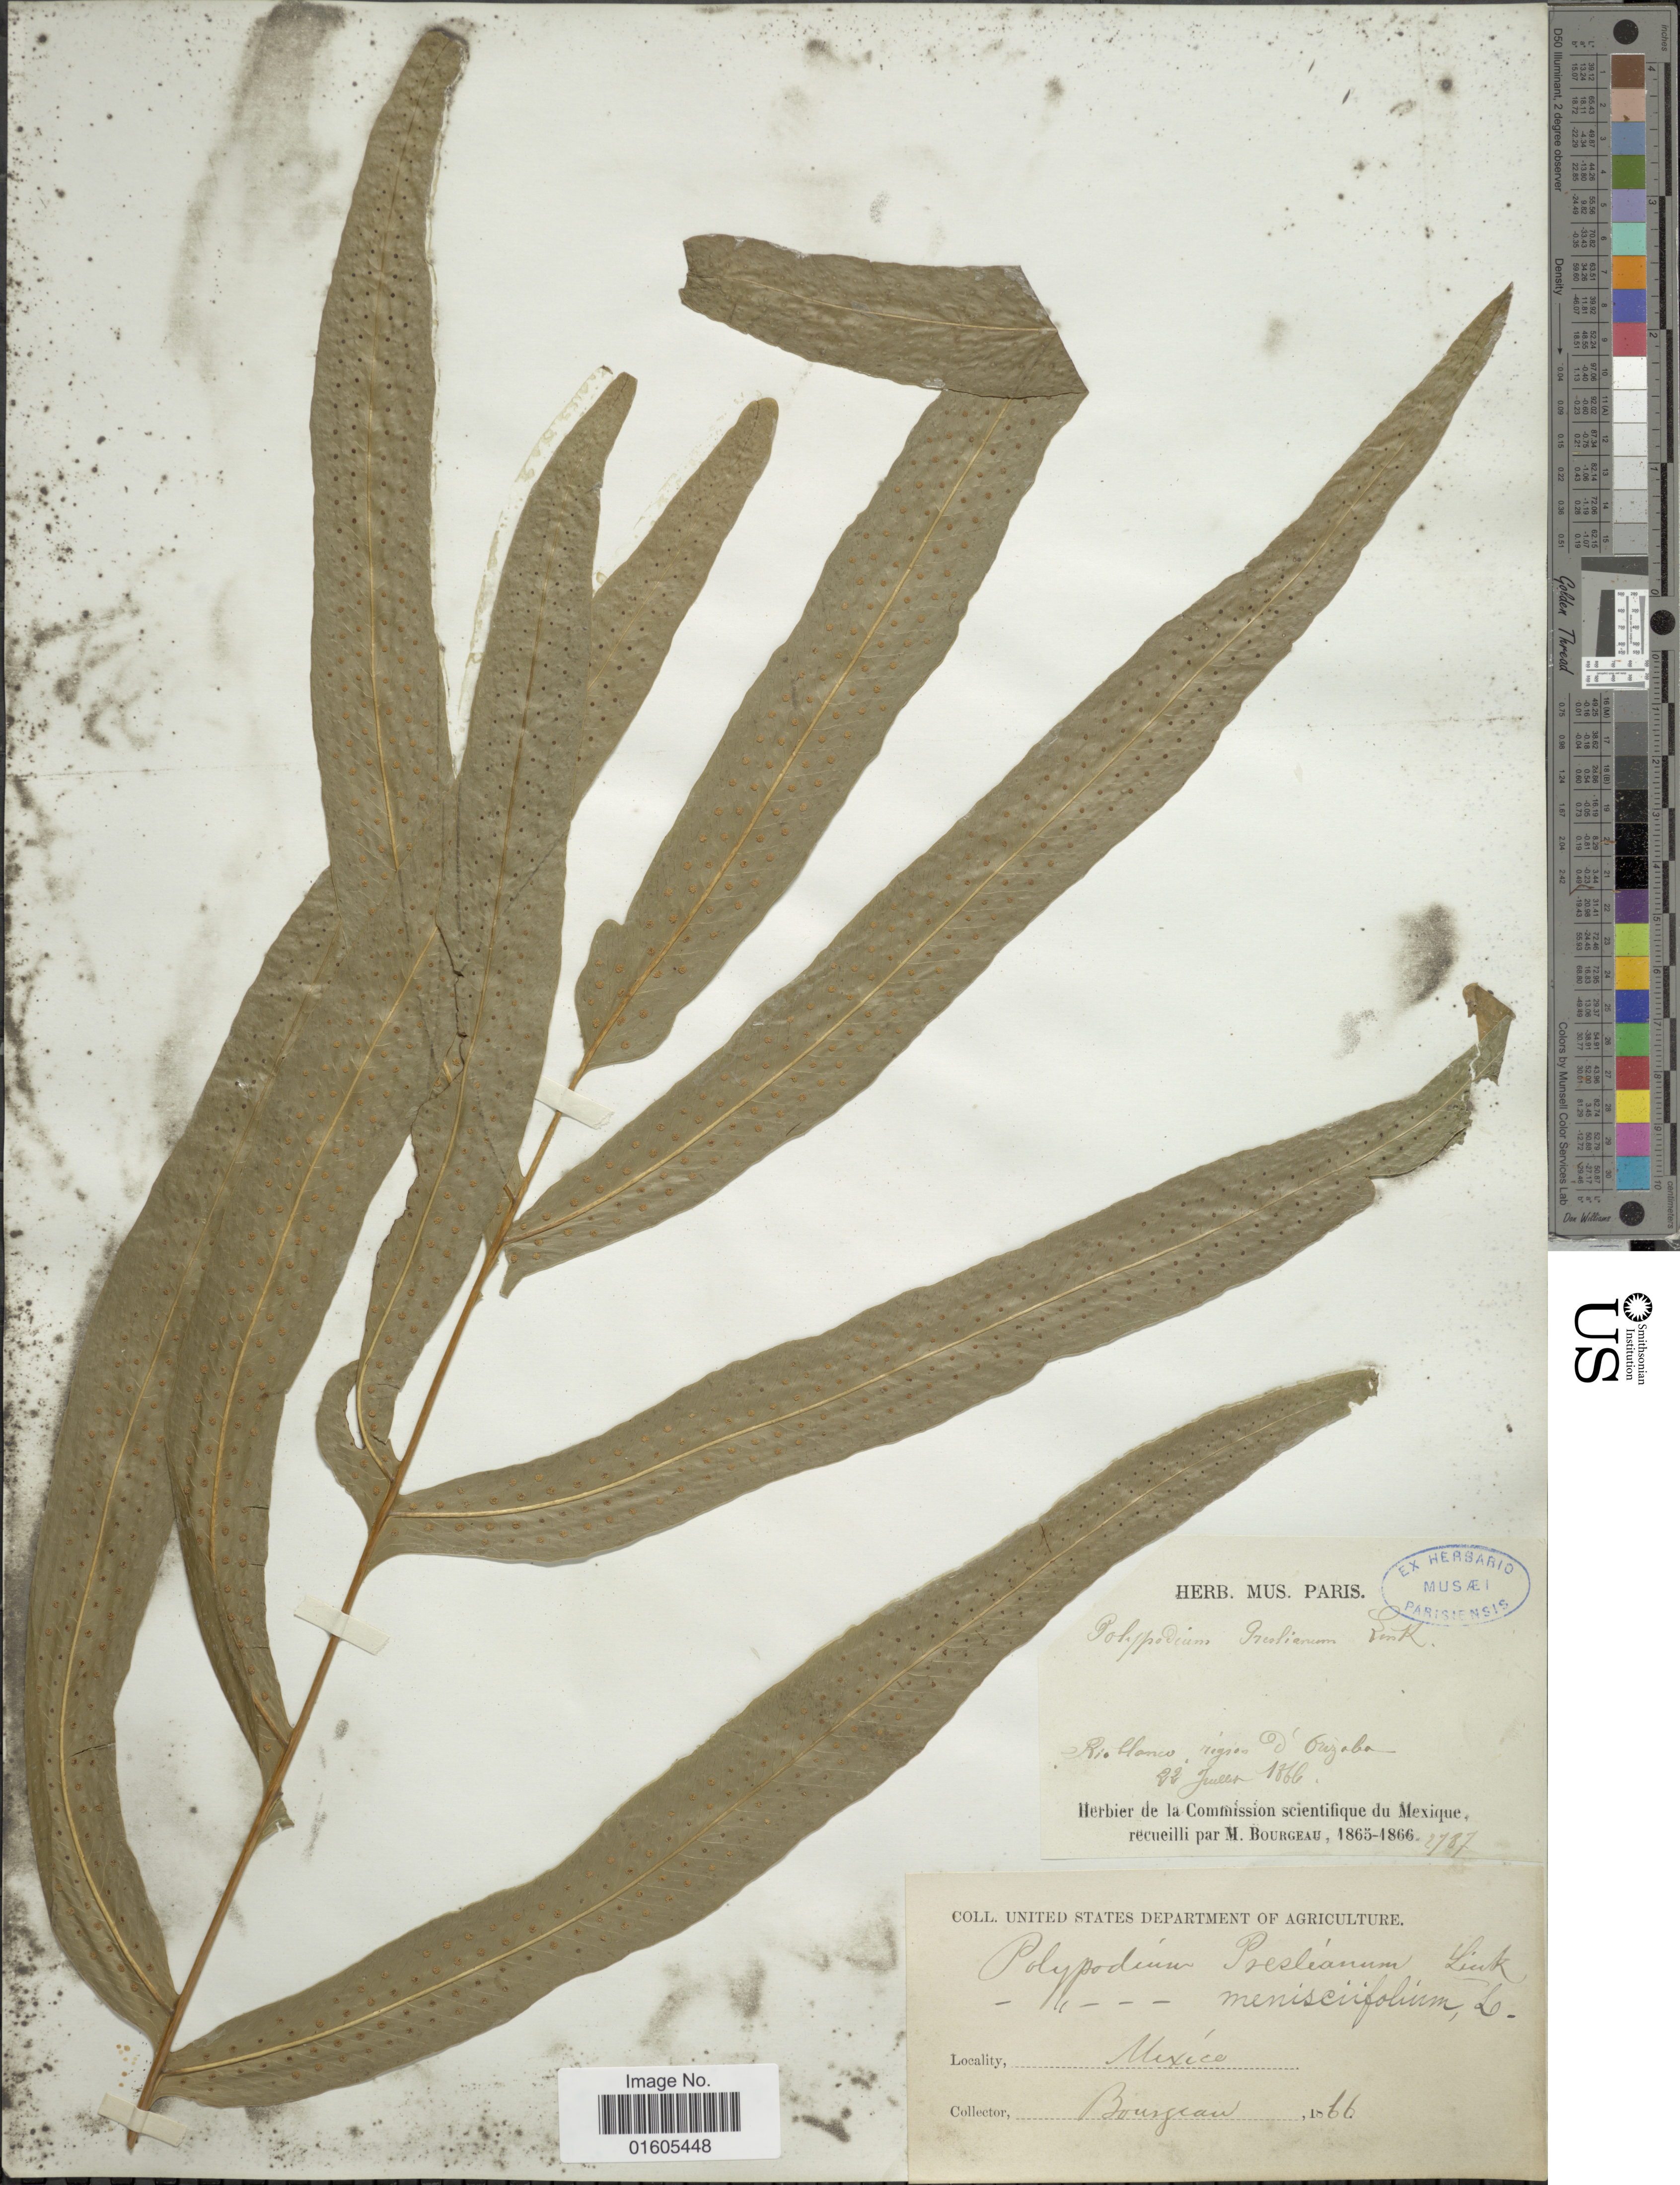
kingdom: Plantae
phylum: Tracheophyta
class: Polypodiopsida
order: Polypodiales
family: Polypodiaceae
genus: Serpocaulon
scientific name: Serpocaulon triseriale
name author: (Sw.) A.R. Sm.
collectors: -. Bourgeau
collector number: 2787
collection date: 1866-07-22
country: Mexico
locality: Rio blamco, region d'Orizaba